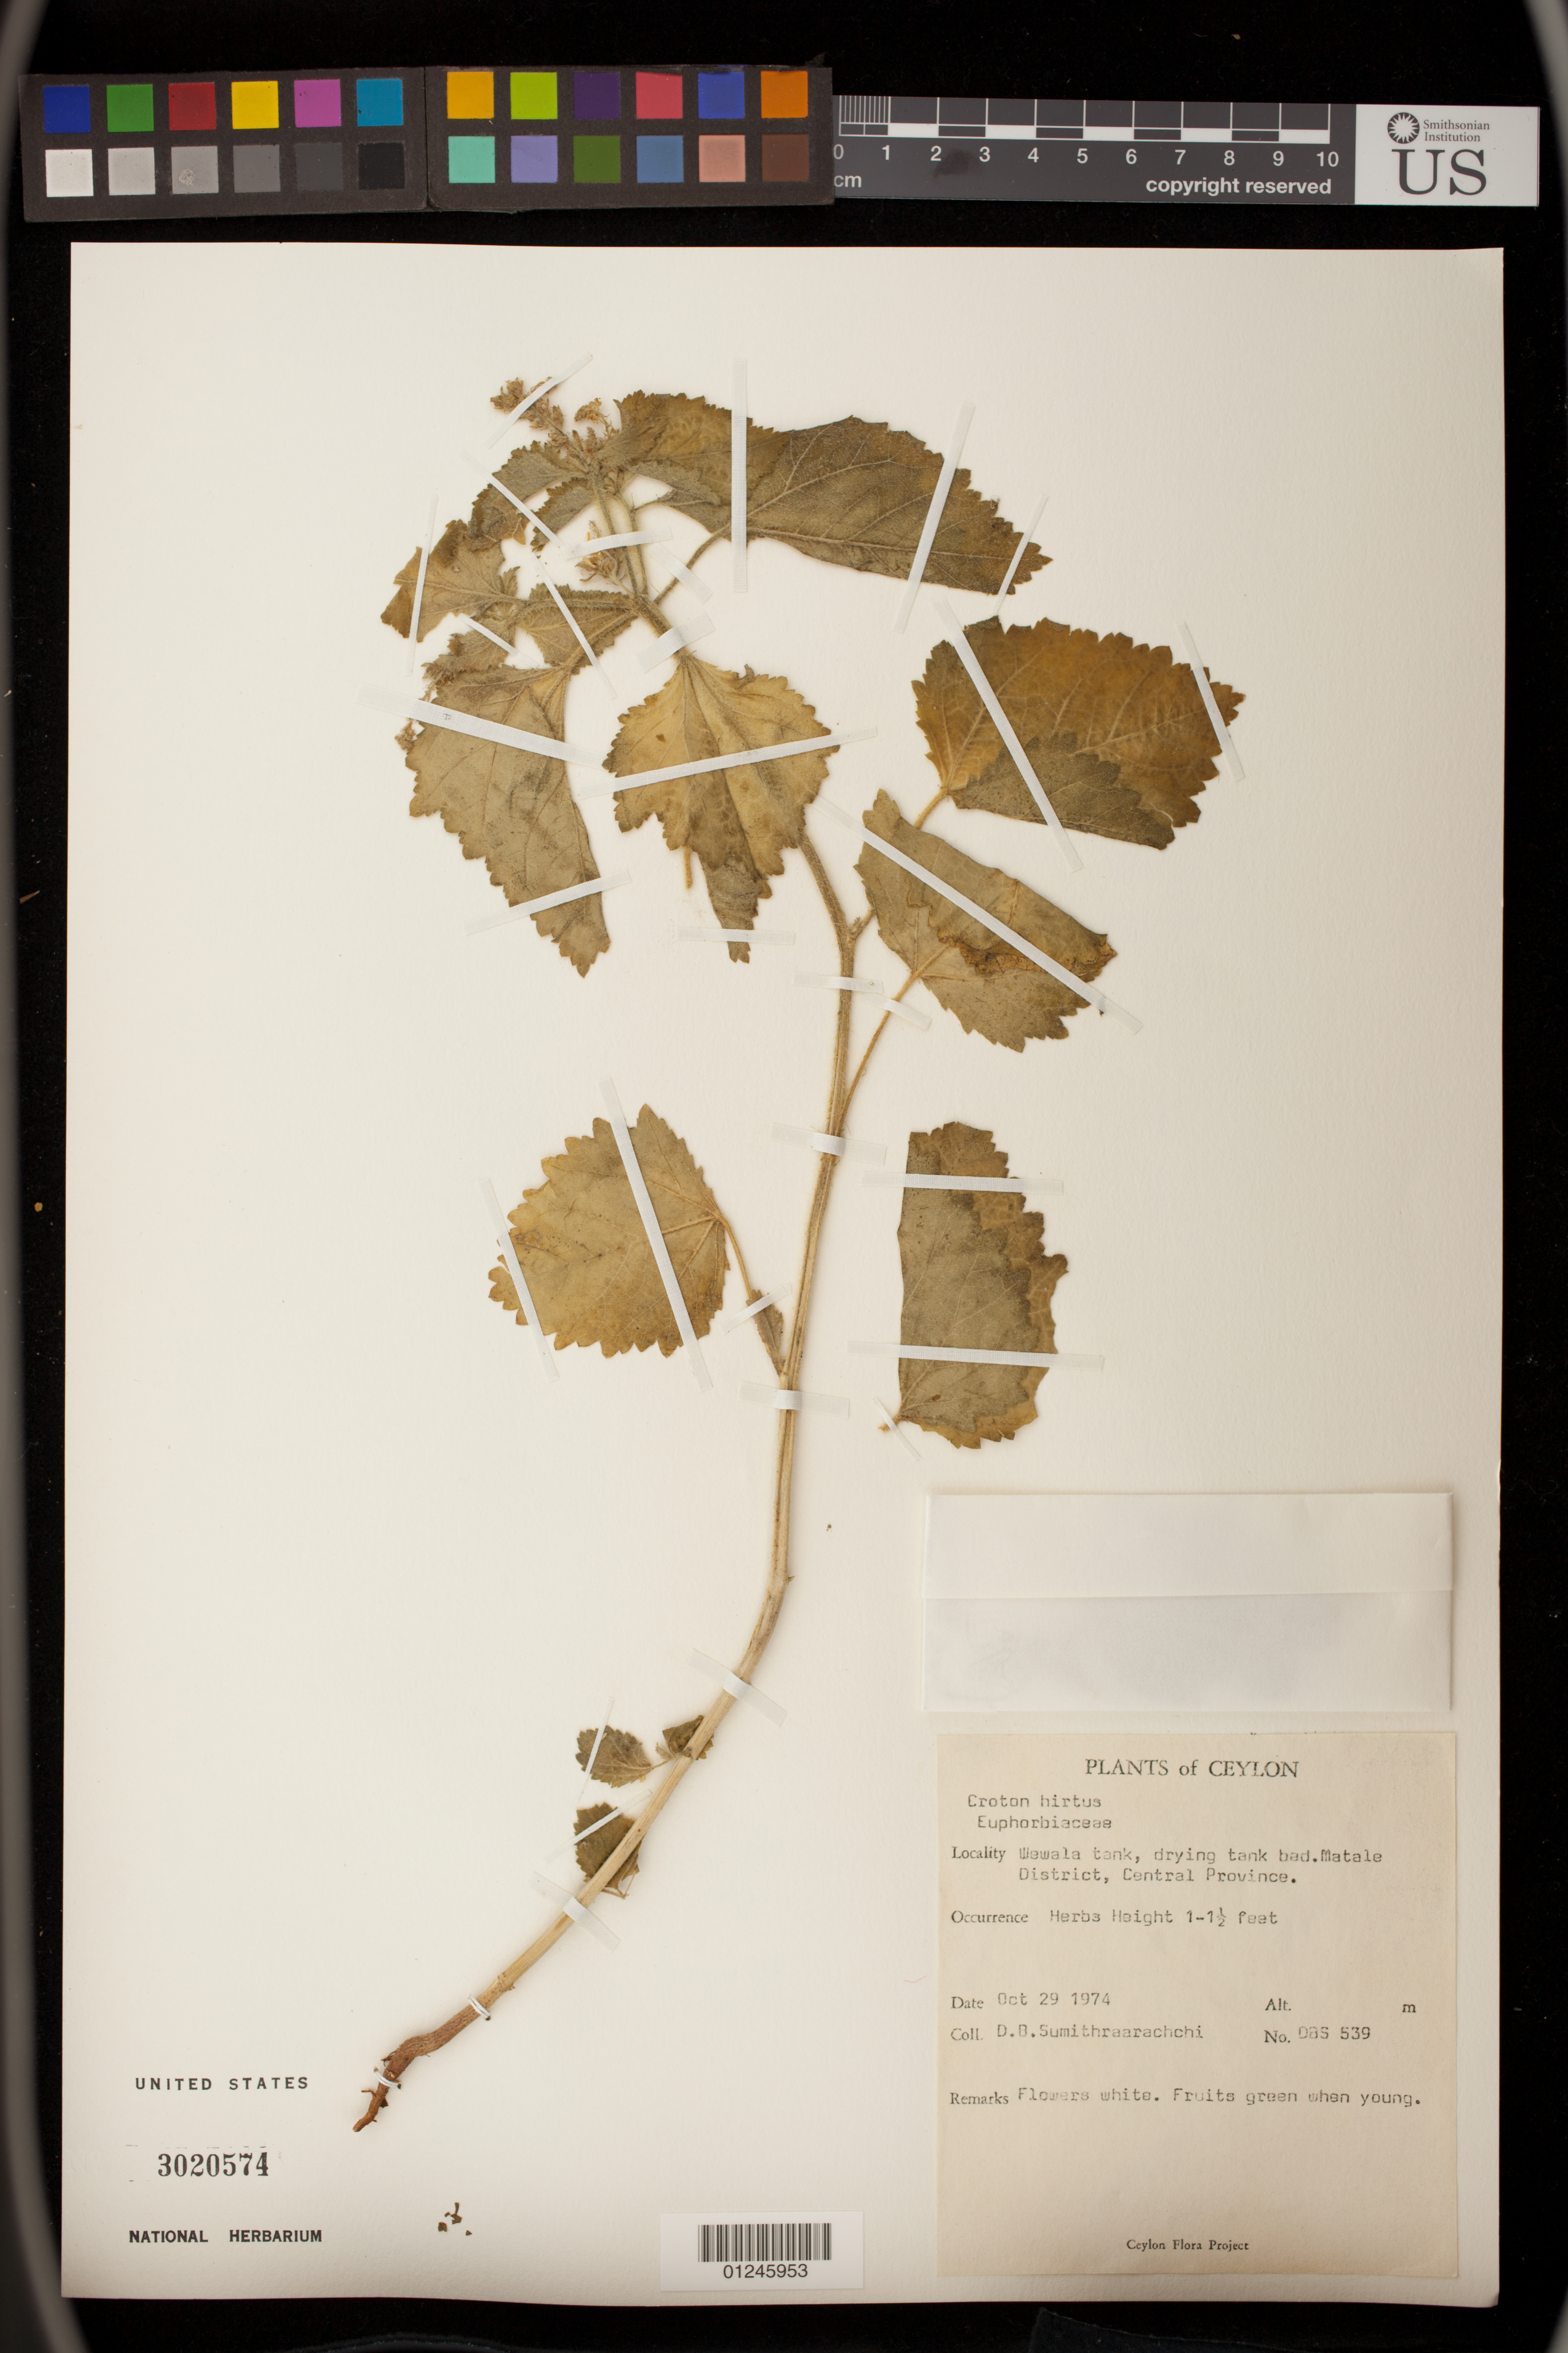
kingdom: Plantae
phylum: Tracheophyta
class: Magnoliopsida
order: Malpighiales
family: Euphorbiaceae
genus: Croton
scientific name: Croton hirtus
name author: L'Hér.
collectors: D. B. Sumithraarachchi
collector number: DBS 539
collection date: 1974-10-29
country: Sri Lanka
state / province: Central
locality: Wewala tank, drying tank bed. Matale District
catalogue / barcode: US 3020574